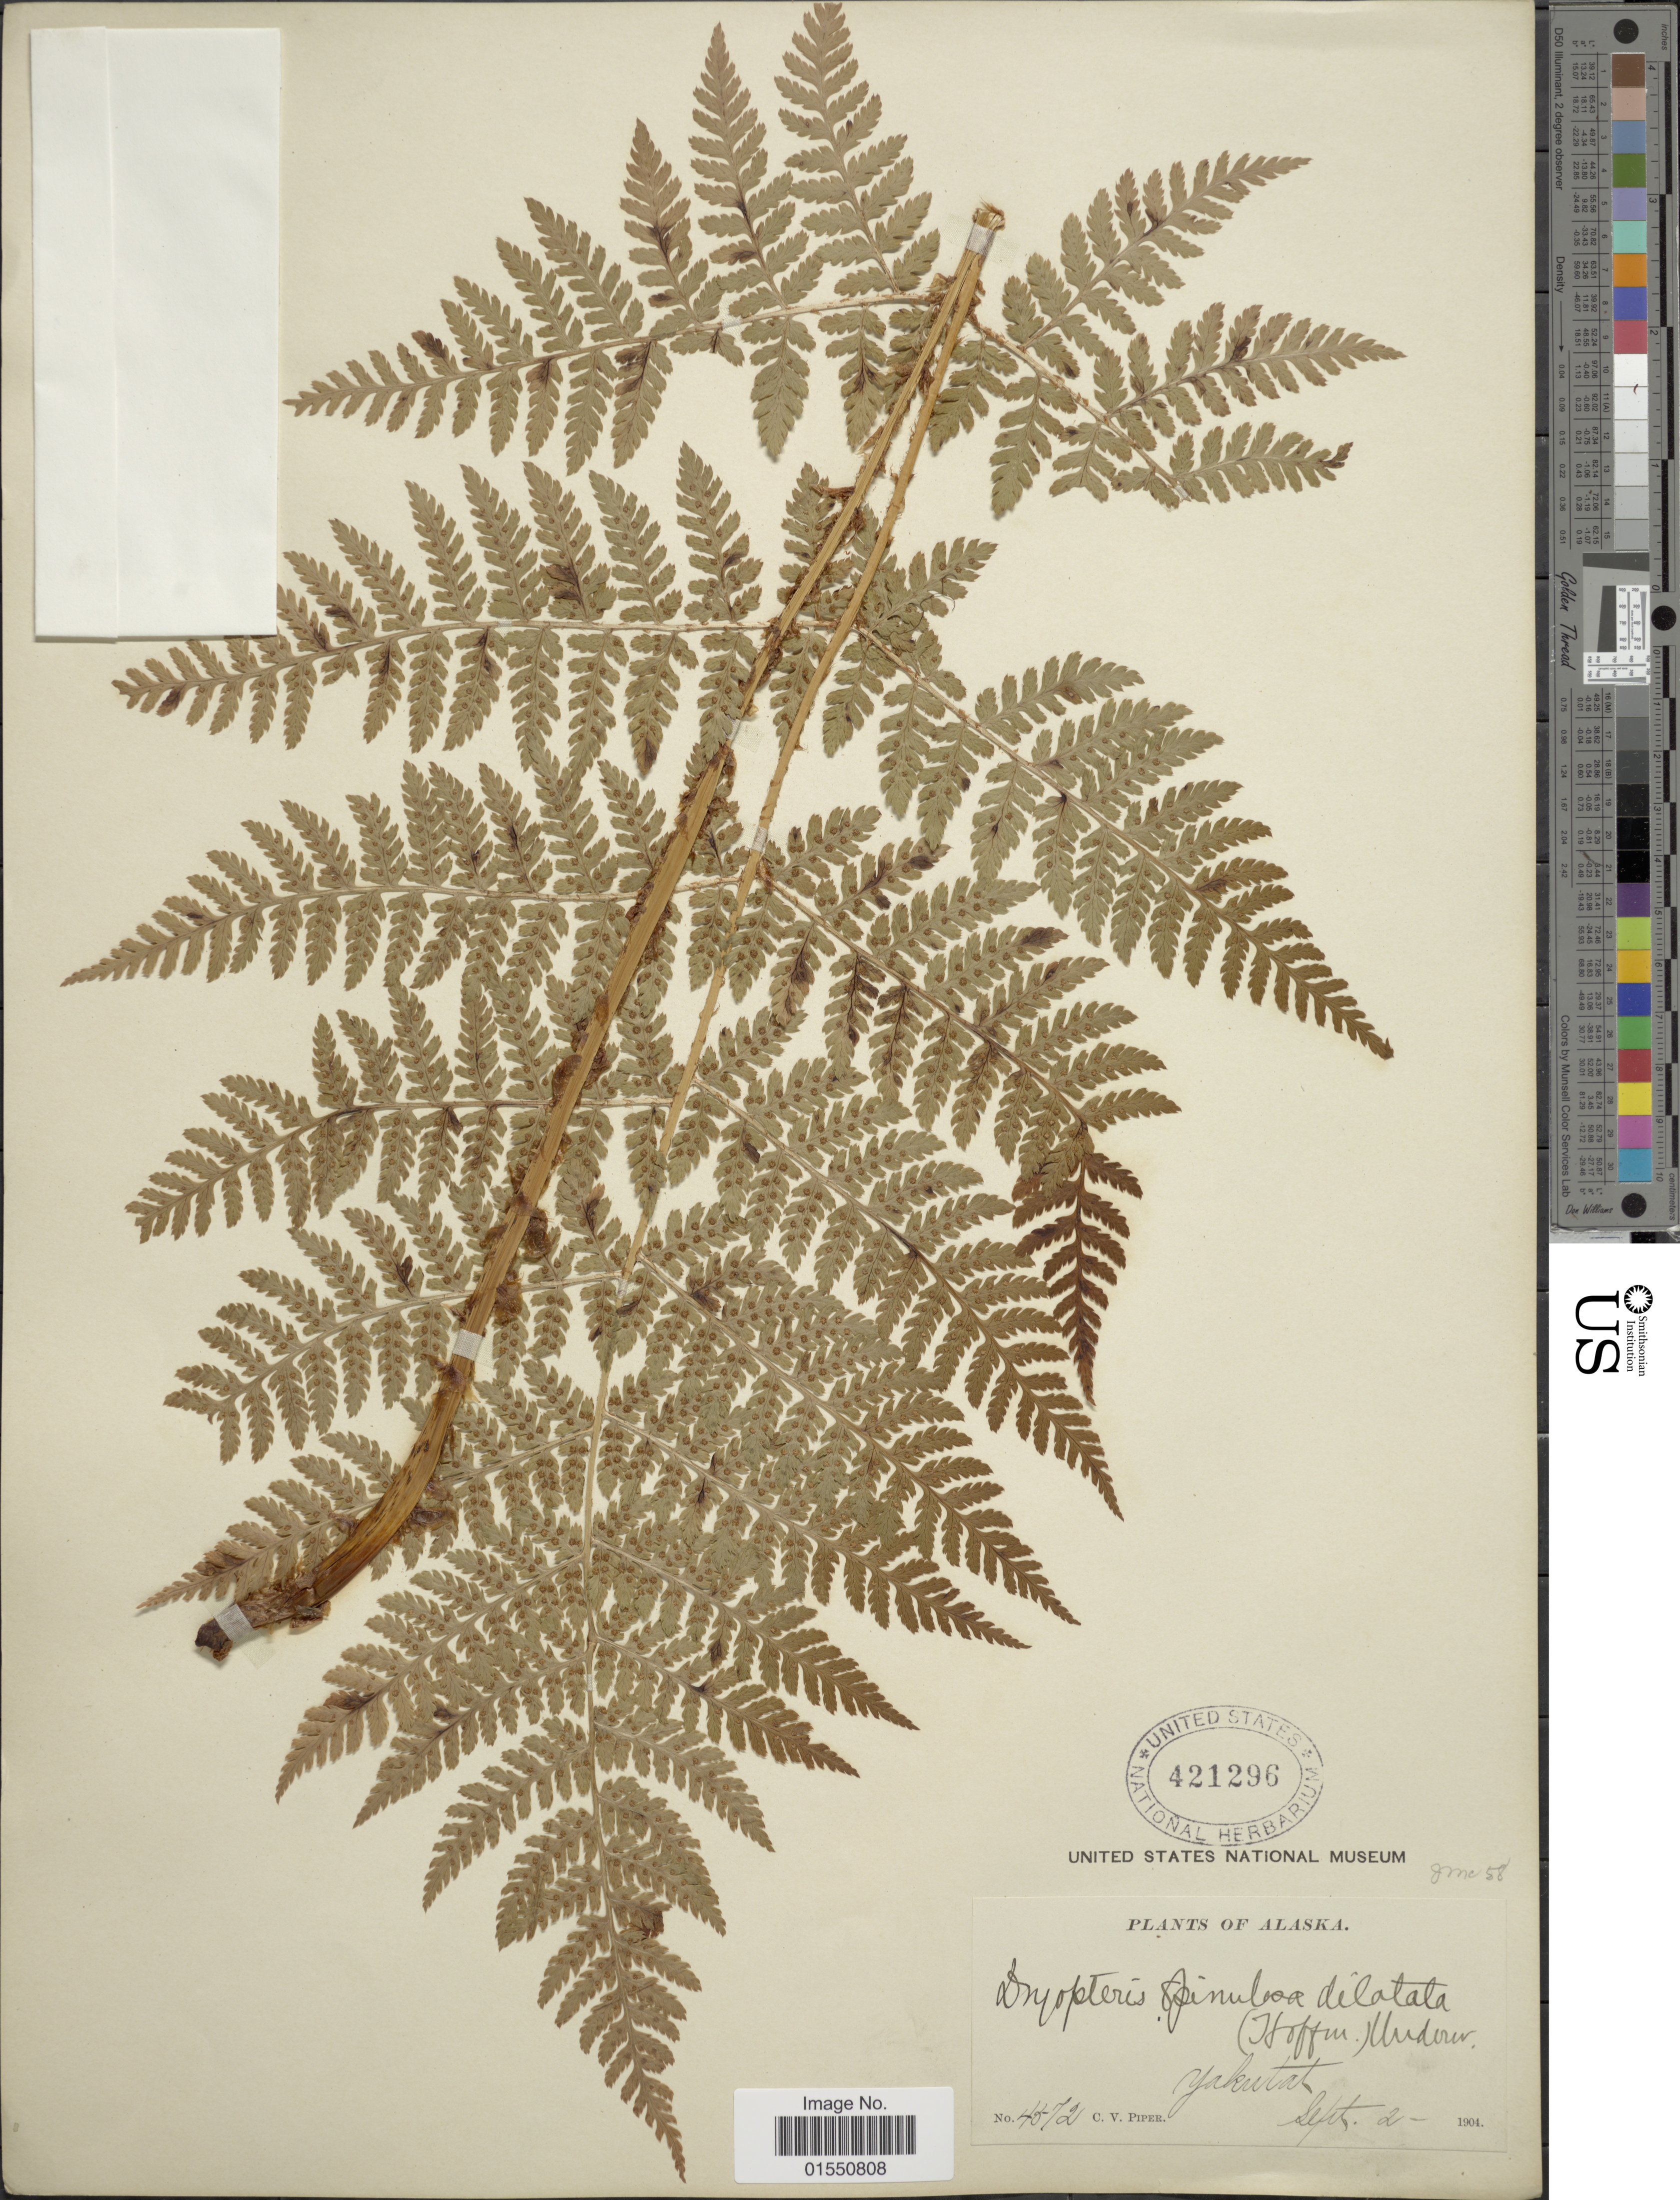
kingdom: Plantae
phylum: Tracheophyta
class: Polypodiopsida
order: Polypodiales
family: Dryopteridaceae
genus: Dryopteris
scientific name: Dryopteris expansa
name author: (C. Presl) Fraser-Jenk. & Jermy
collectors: C. V. Piper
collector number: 4572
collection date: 1904-09-02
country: United States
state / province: Alaska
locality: Yakutat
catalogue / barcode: US 421296